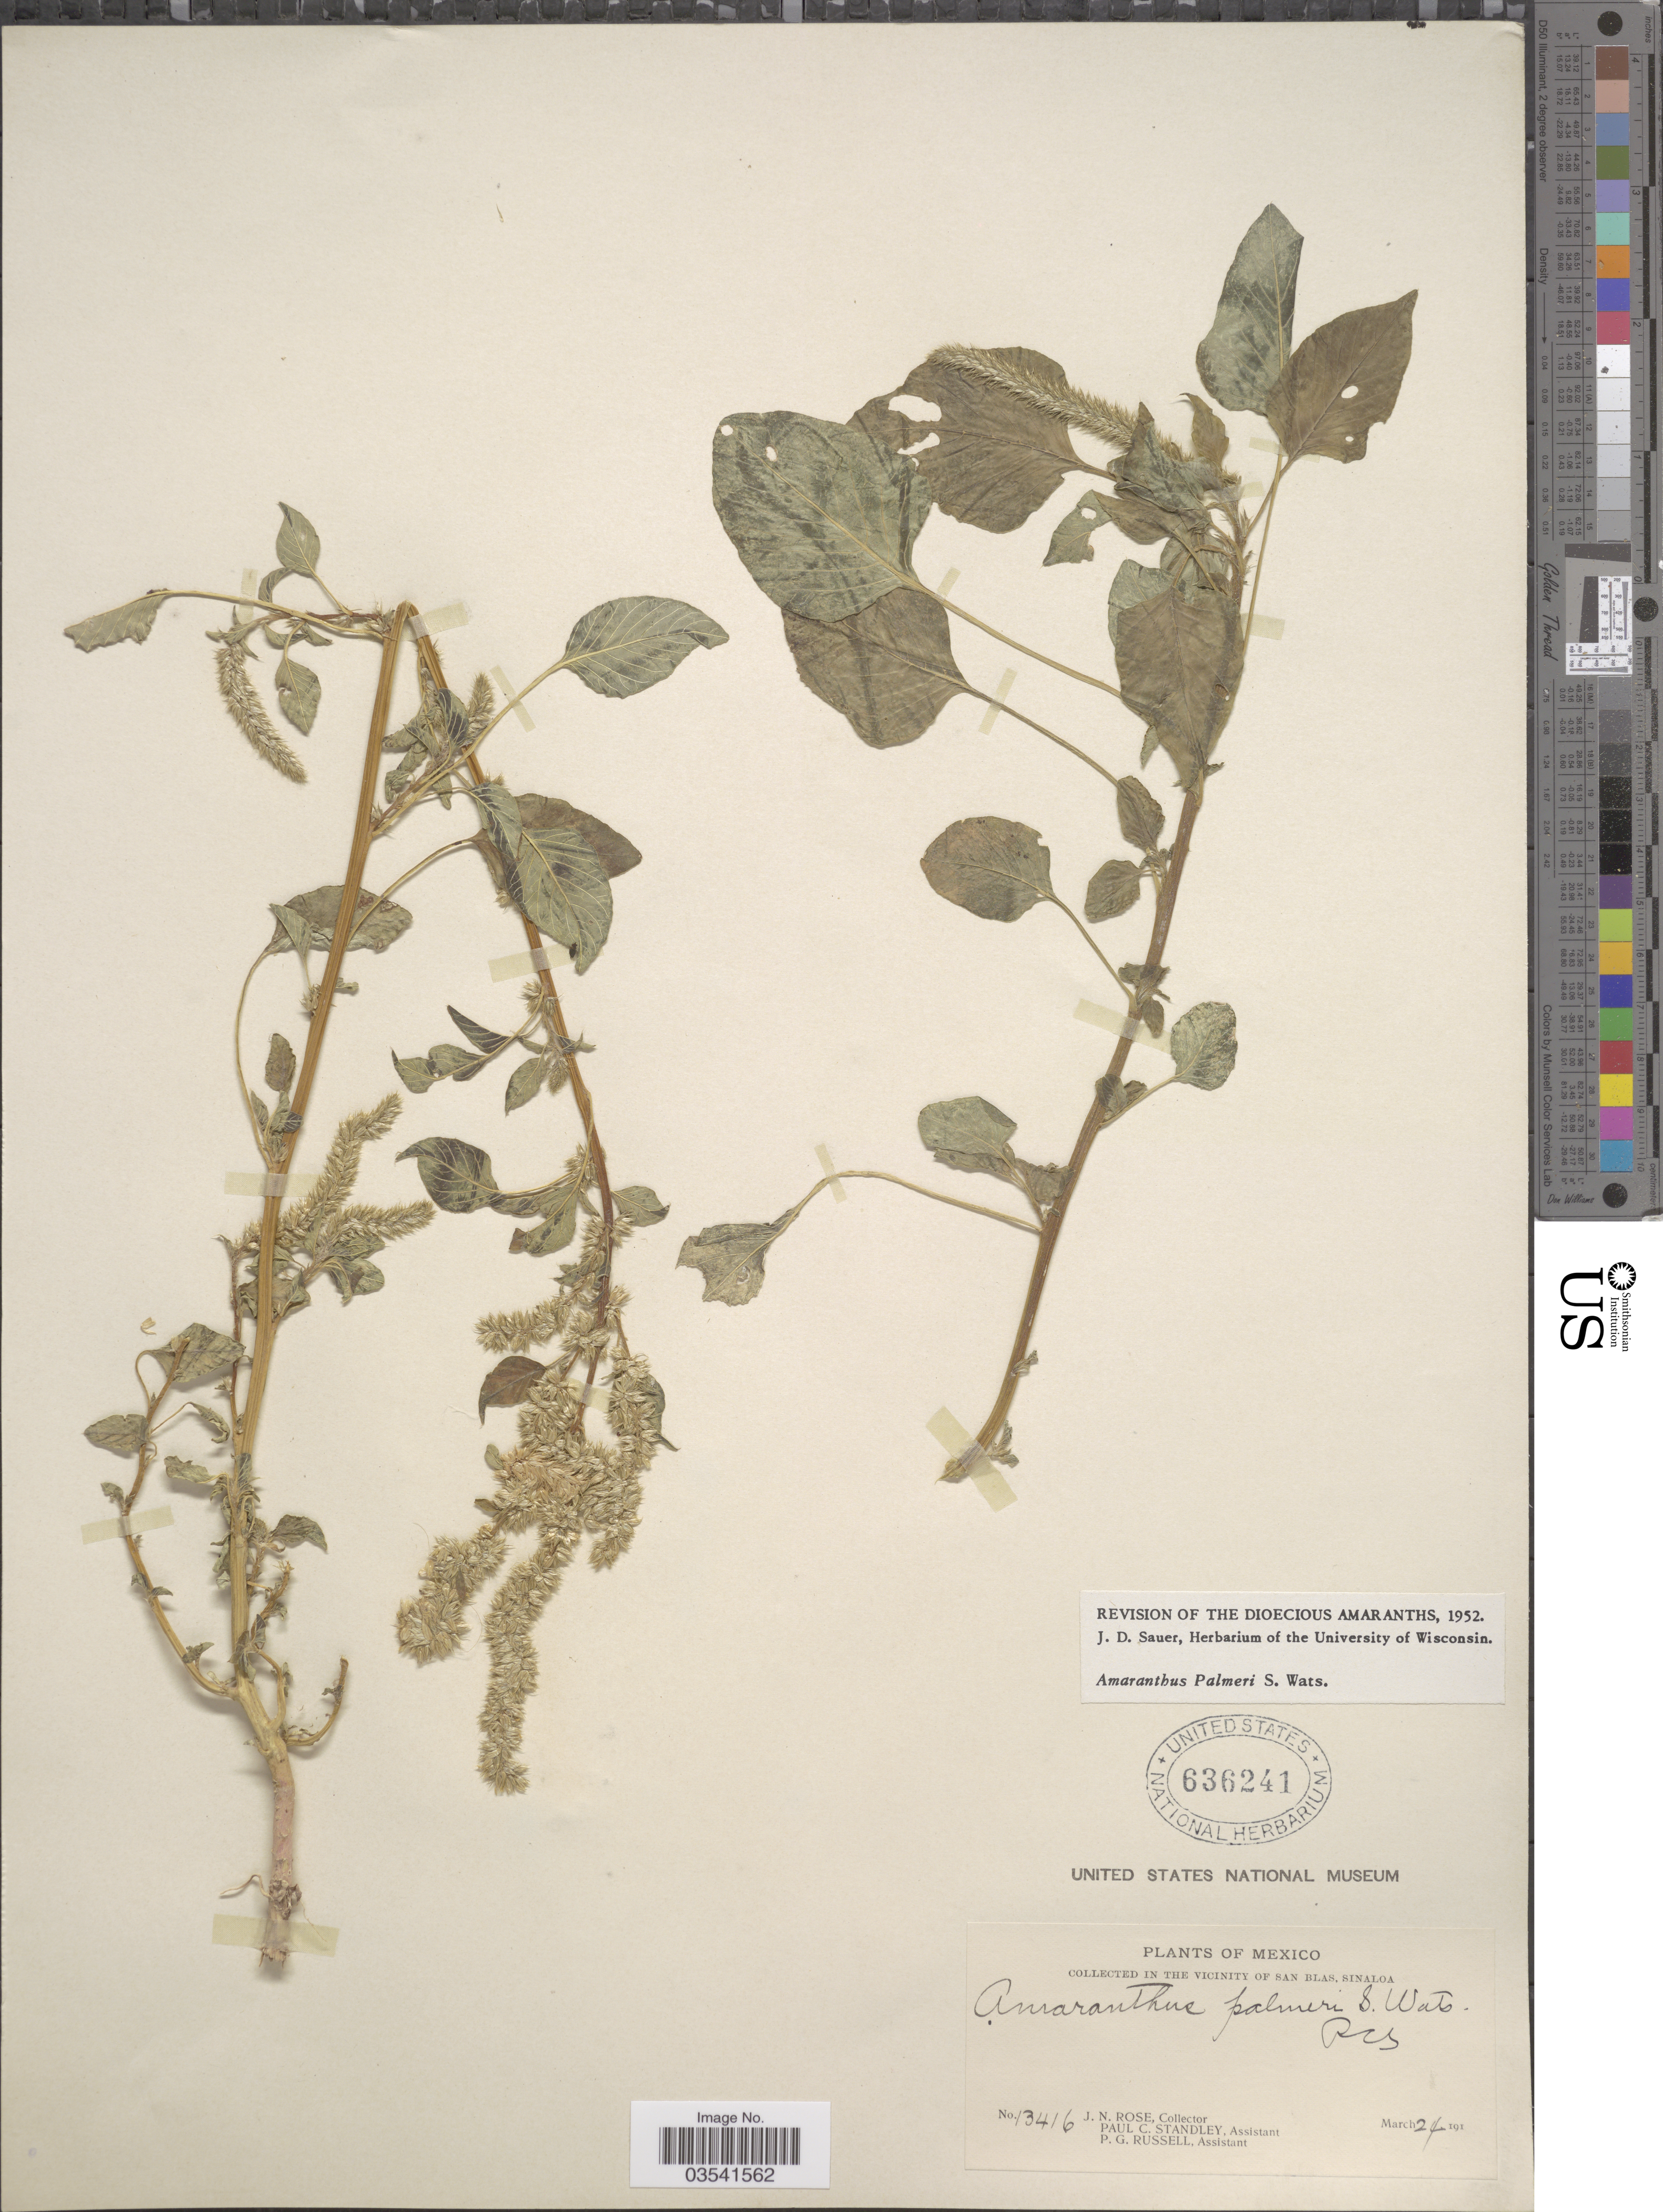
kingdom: Plantae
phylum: Tracheophyta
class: Magnoliopsida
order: Caryophyllales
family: Amaranthaceae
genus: Amaranthus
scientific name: Amaranthus palmeri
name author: S. Watson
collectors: J. N. Rose, P. C. Standley & P. G. Russell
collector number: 13416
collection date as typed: march 24 191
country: Mexico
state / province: Sinaloa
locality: In the vicinity of San Blas.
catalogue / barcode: US 636241